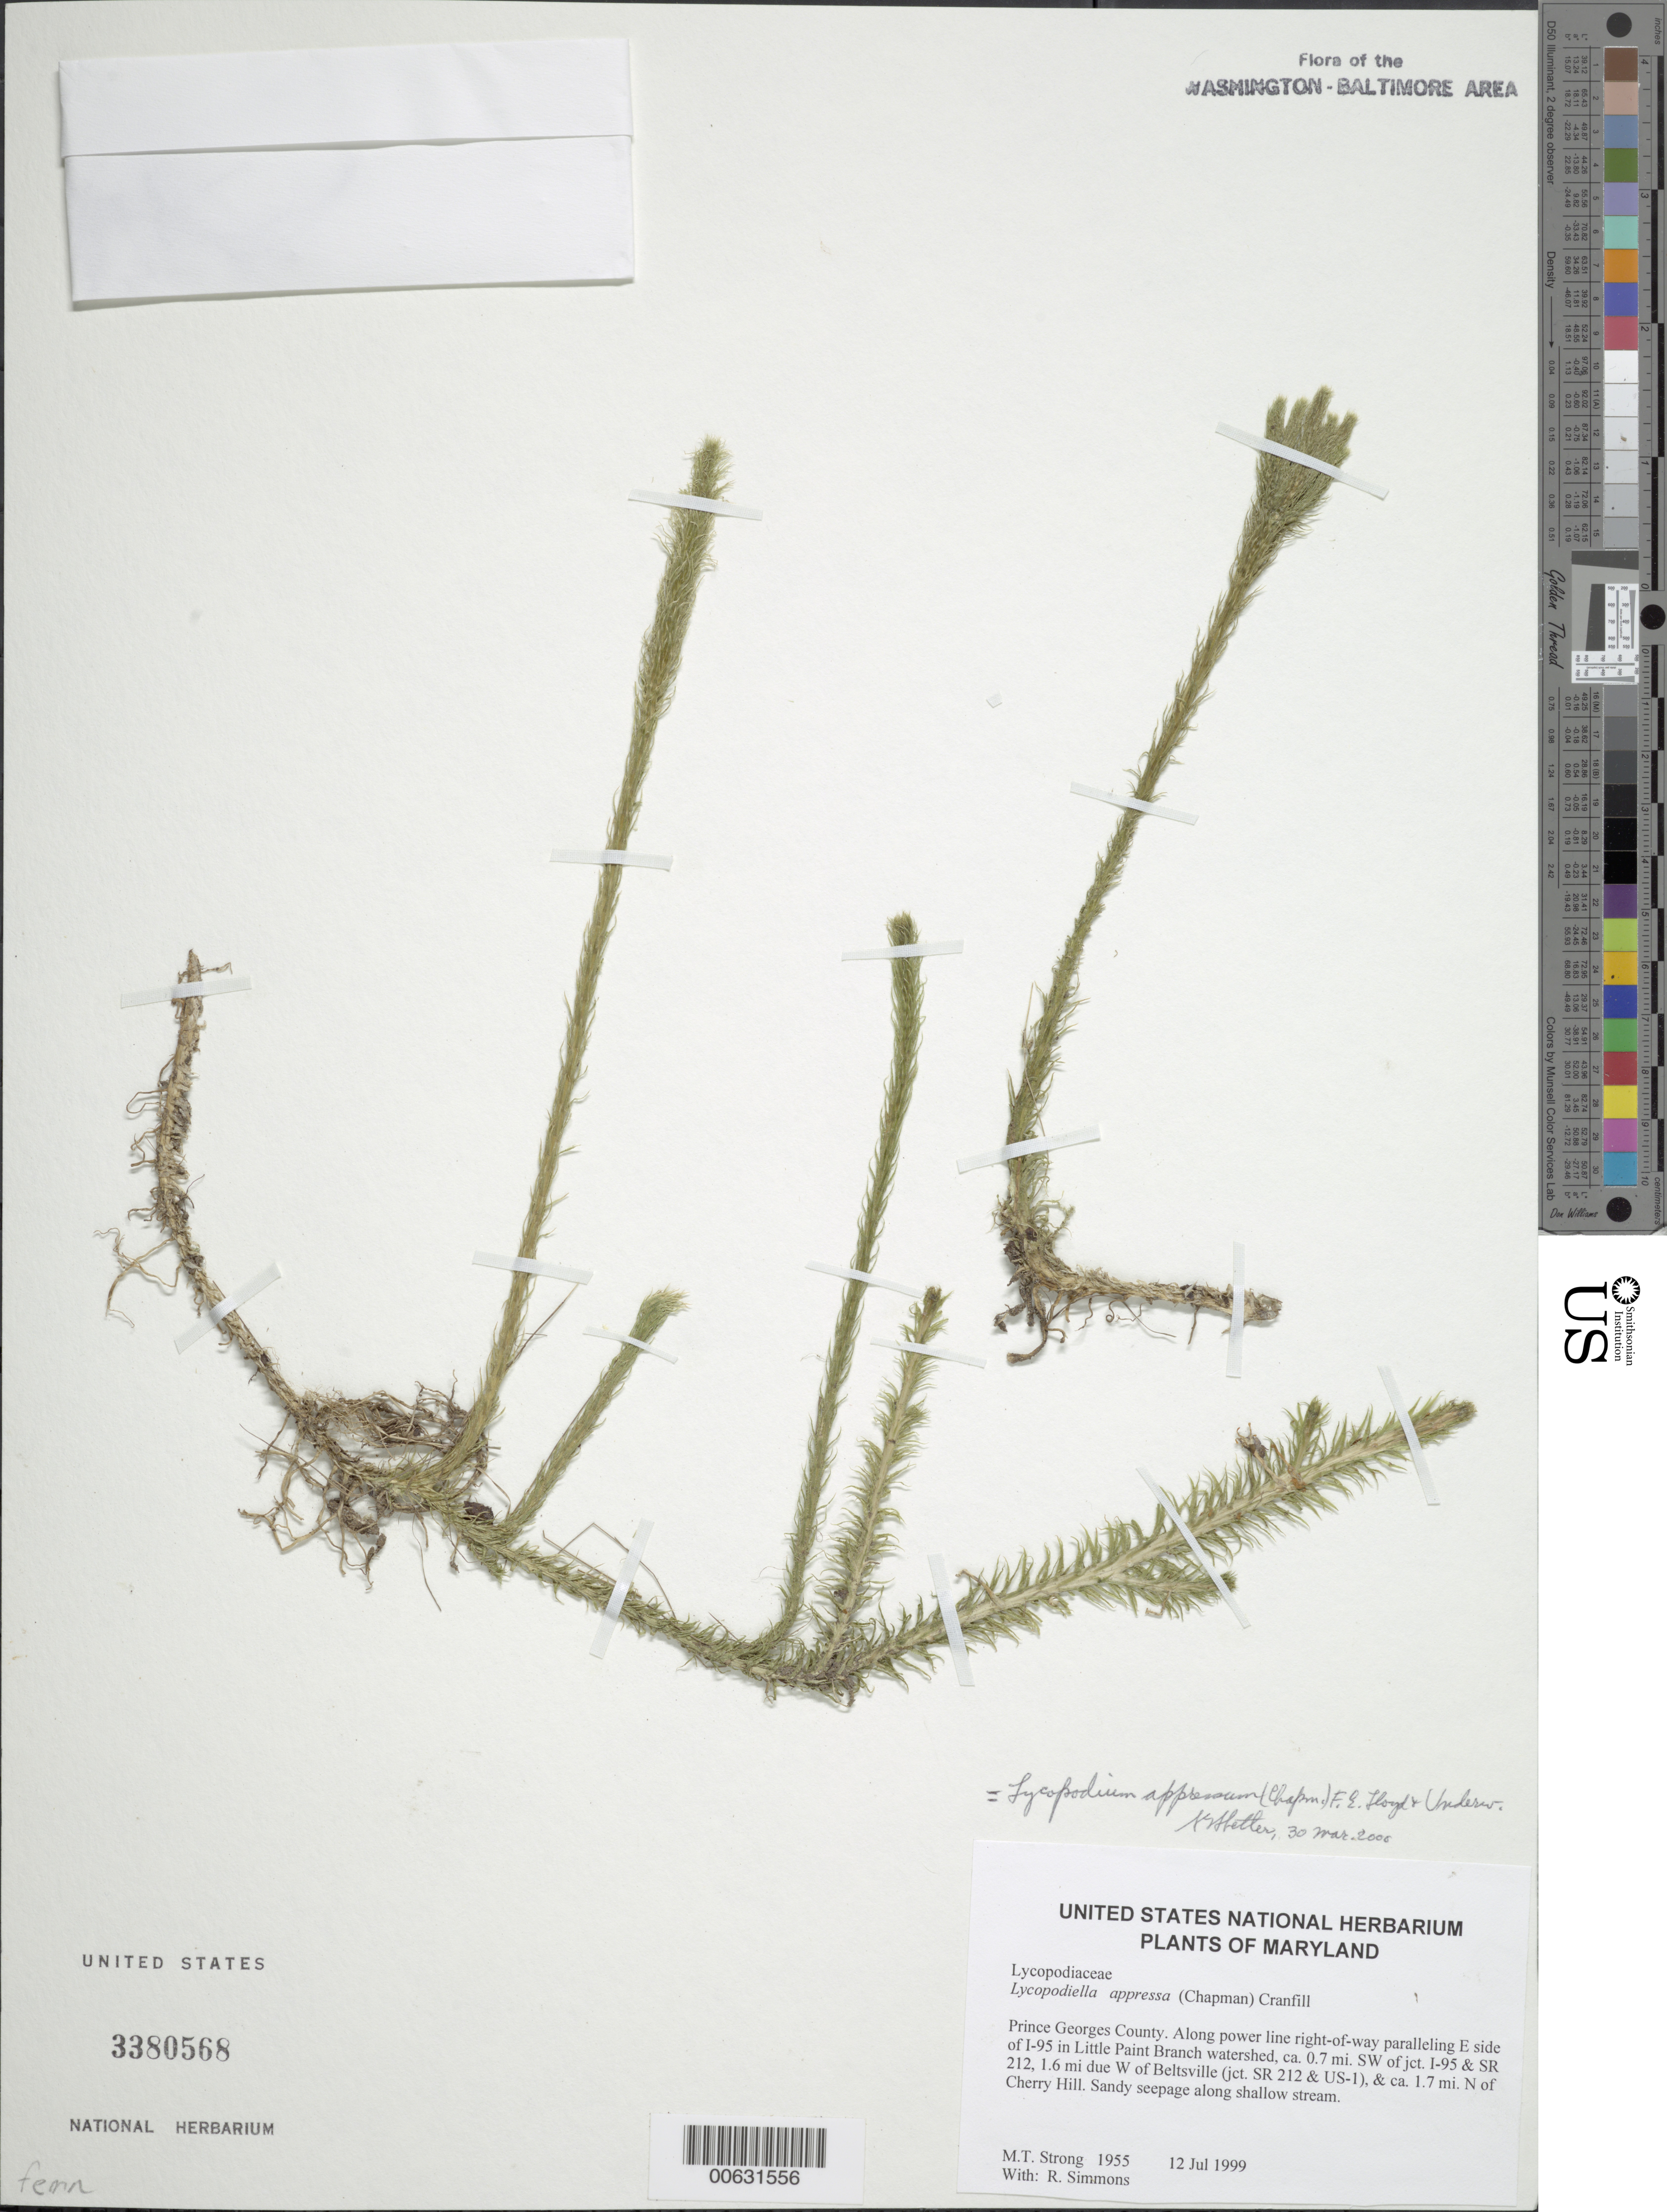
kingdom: Plantae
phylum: Tracheophyta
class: Lycopodiopsida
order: Lycopodiales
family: Lycopodiaceae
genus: Lycopodiella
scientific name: Lycopodiella appressa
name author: (Chapm.) Cranfill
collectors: M. T. Strong & R. Simmons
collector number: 1955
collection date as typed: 12 Jul 1999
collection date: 1999-07-12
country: United States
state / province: Maryland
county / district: Prince George's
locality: Along power line right-of-way paralleling E side of I-95 in Little Paint Branch watershed, ca. 0.7 mi. SW of jct. I-95 & SR 212, 1.6 mi due W of Beltsville (jct. SR 212 & US-1), & ca. 1.7 mi. N of Cherry Hill.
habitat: Sandy seepage along shallow stream.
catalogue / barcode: US 3380568